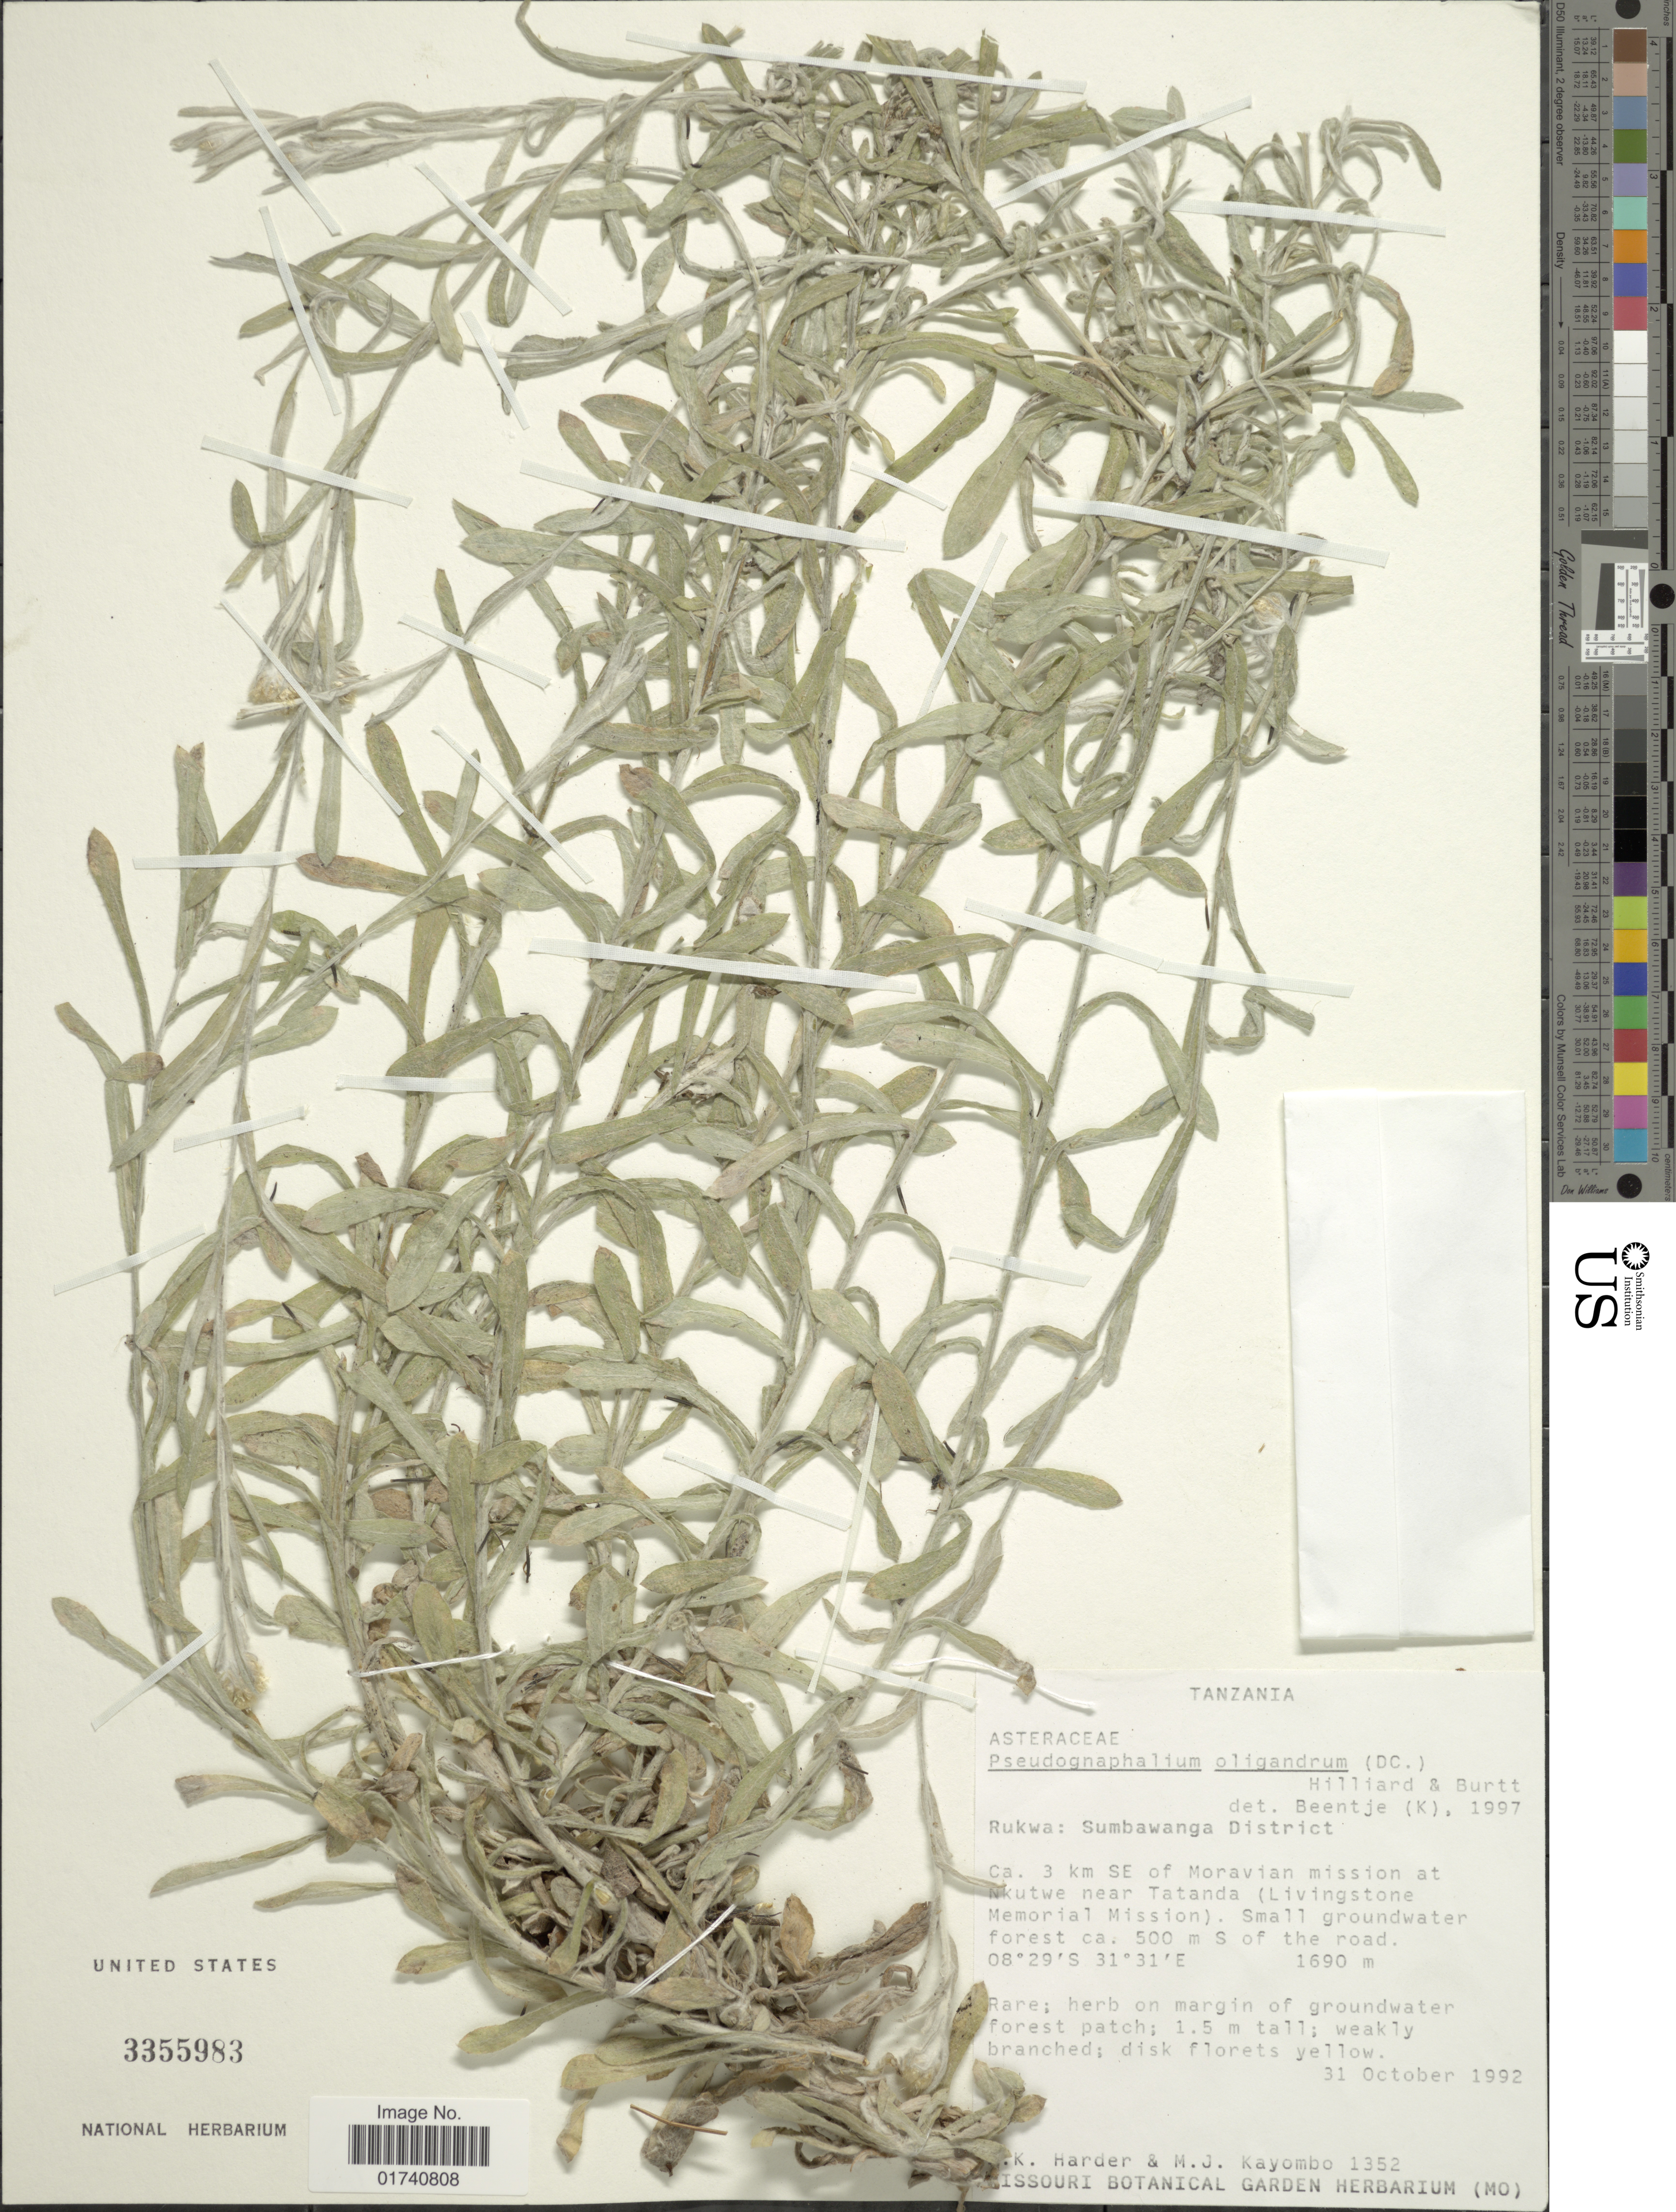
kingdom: Plantae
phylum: Tracheophyta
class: Magnoliopsida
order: Asterales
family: Asteraceae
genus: Pseudognaphalium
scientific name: Pseudognaphalium oligandrum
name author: (DC.) Hilliard & B.L. Burtt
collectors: D. Harder & M. Kayombo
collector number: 1352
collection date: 1992-10-31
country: Tanzania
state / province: Rukwa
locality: Sumbawanga District. Ca. 3 km SE of Moravian mission at Nkutwe near Tatanda (Livingstone Memorial Mission).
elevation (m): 1690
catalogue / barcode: US 3355983